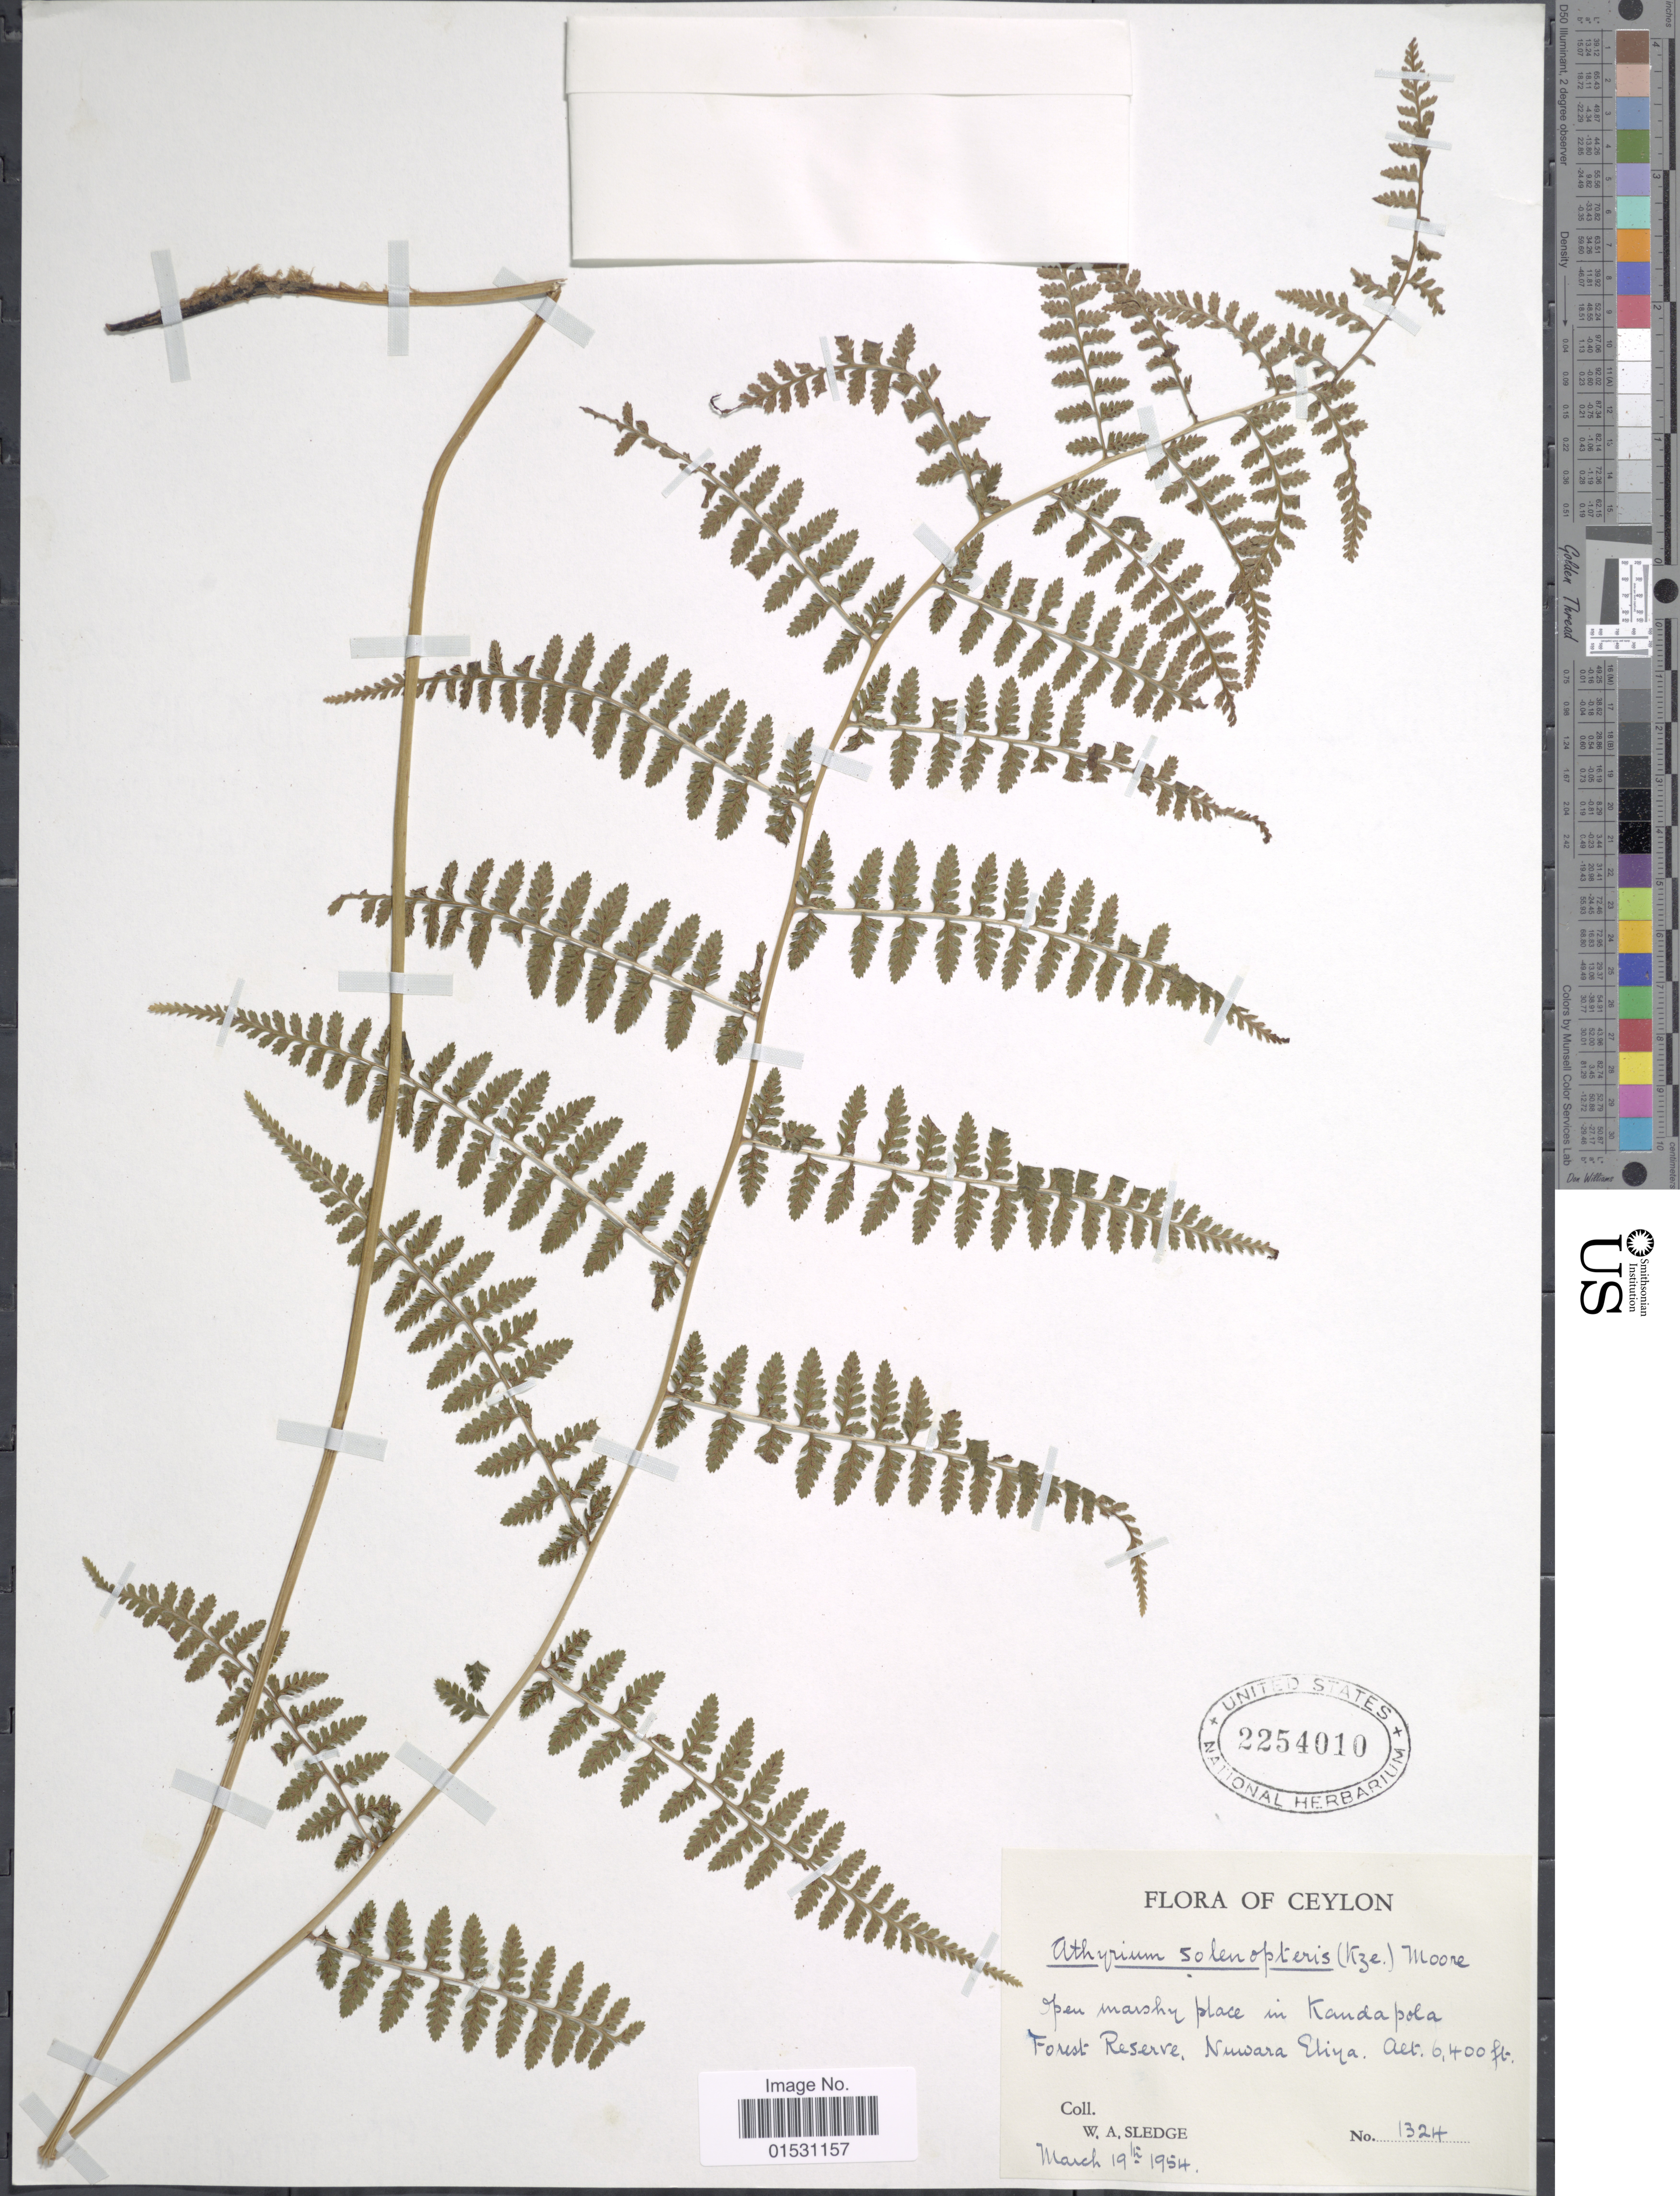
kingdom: Plantae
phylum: Tracheophyta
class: Polypodiopsida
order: Polypodiales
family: Athyriaceae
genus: Athyrium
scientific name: Athyrium solenopteris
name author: (Kunze) T. Moore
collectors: W. A. Sledge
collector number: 1324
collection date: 1954-03-19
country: Sri Lanka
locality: Ceylon. Open marshy place in Kandapola Forest Reserve, Nuwara Eliya.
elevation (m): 1951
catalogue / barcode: US 2254010